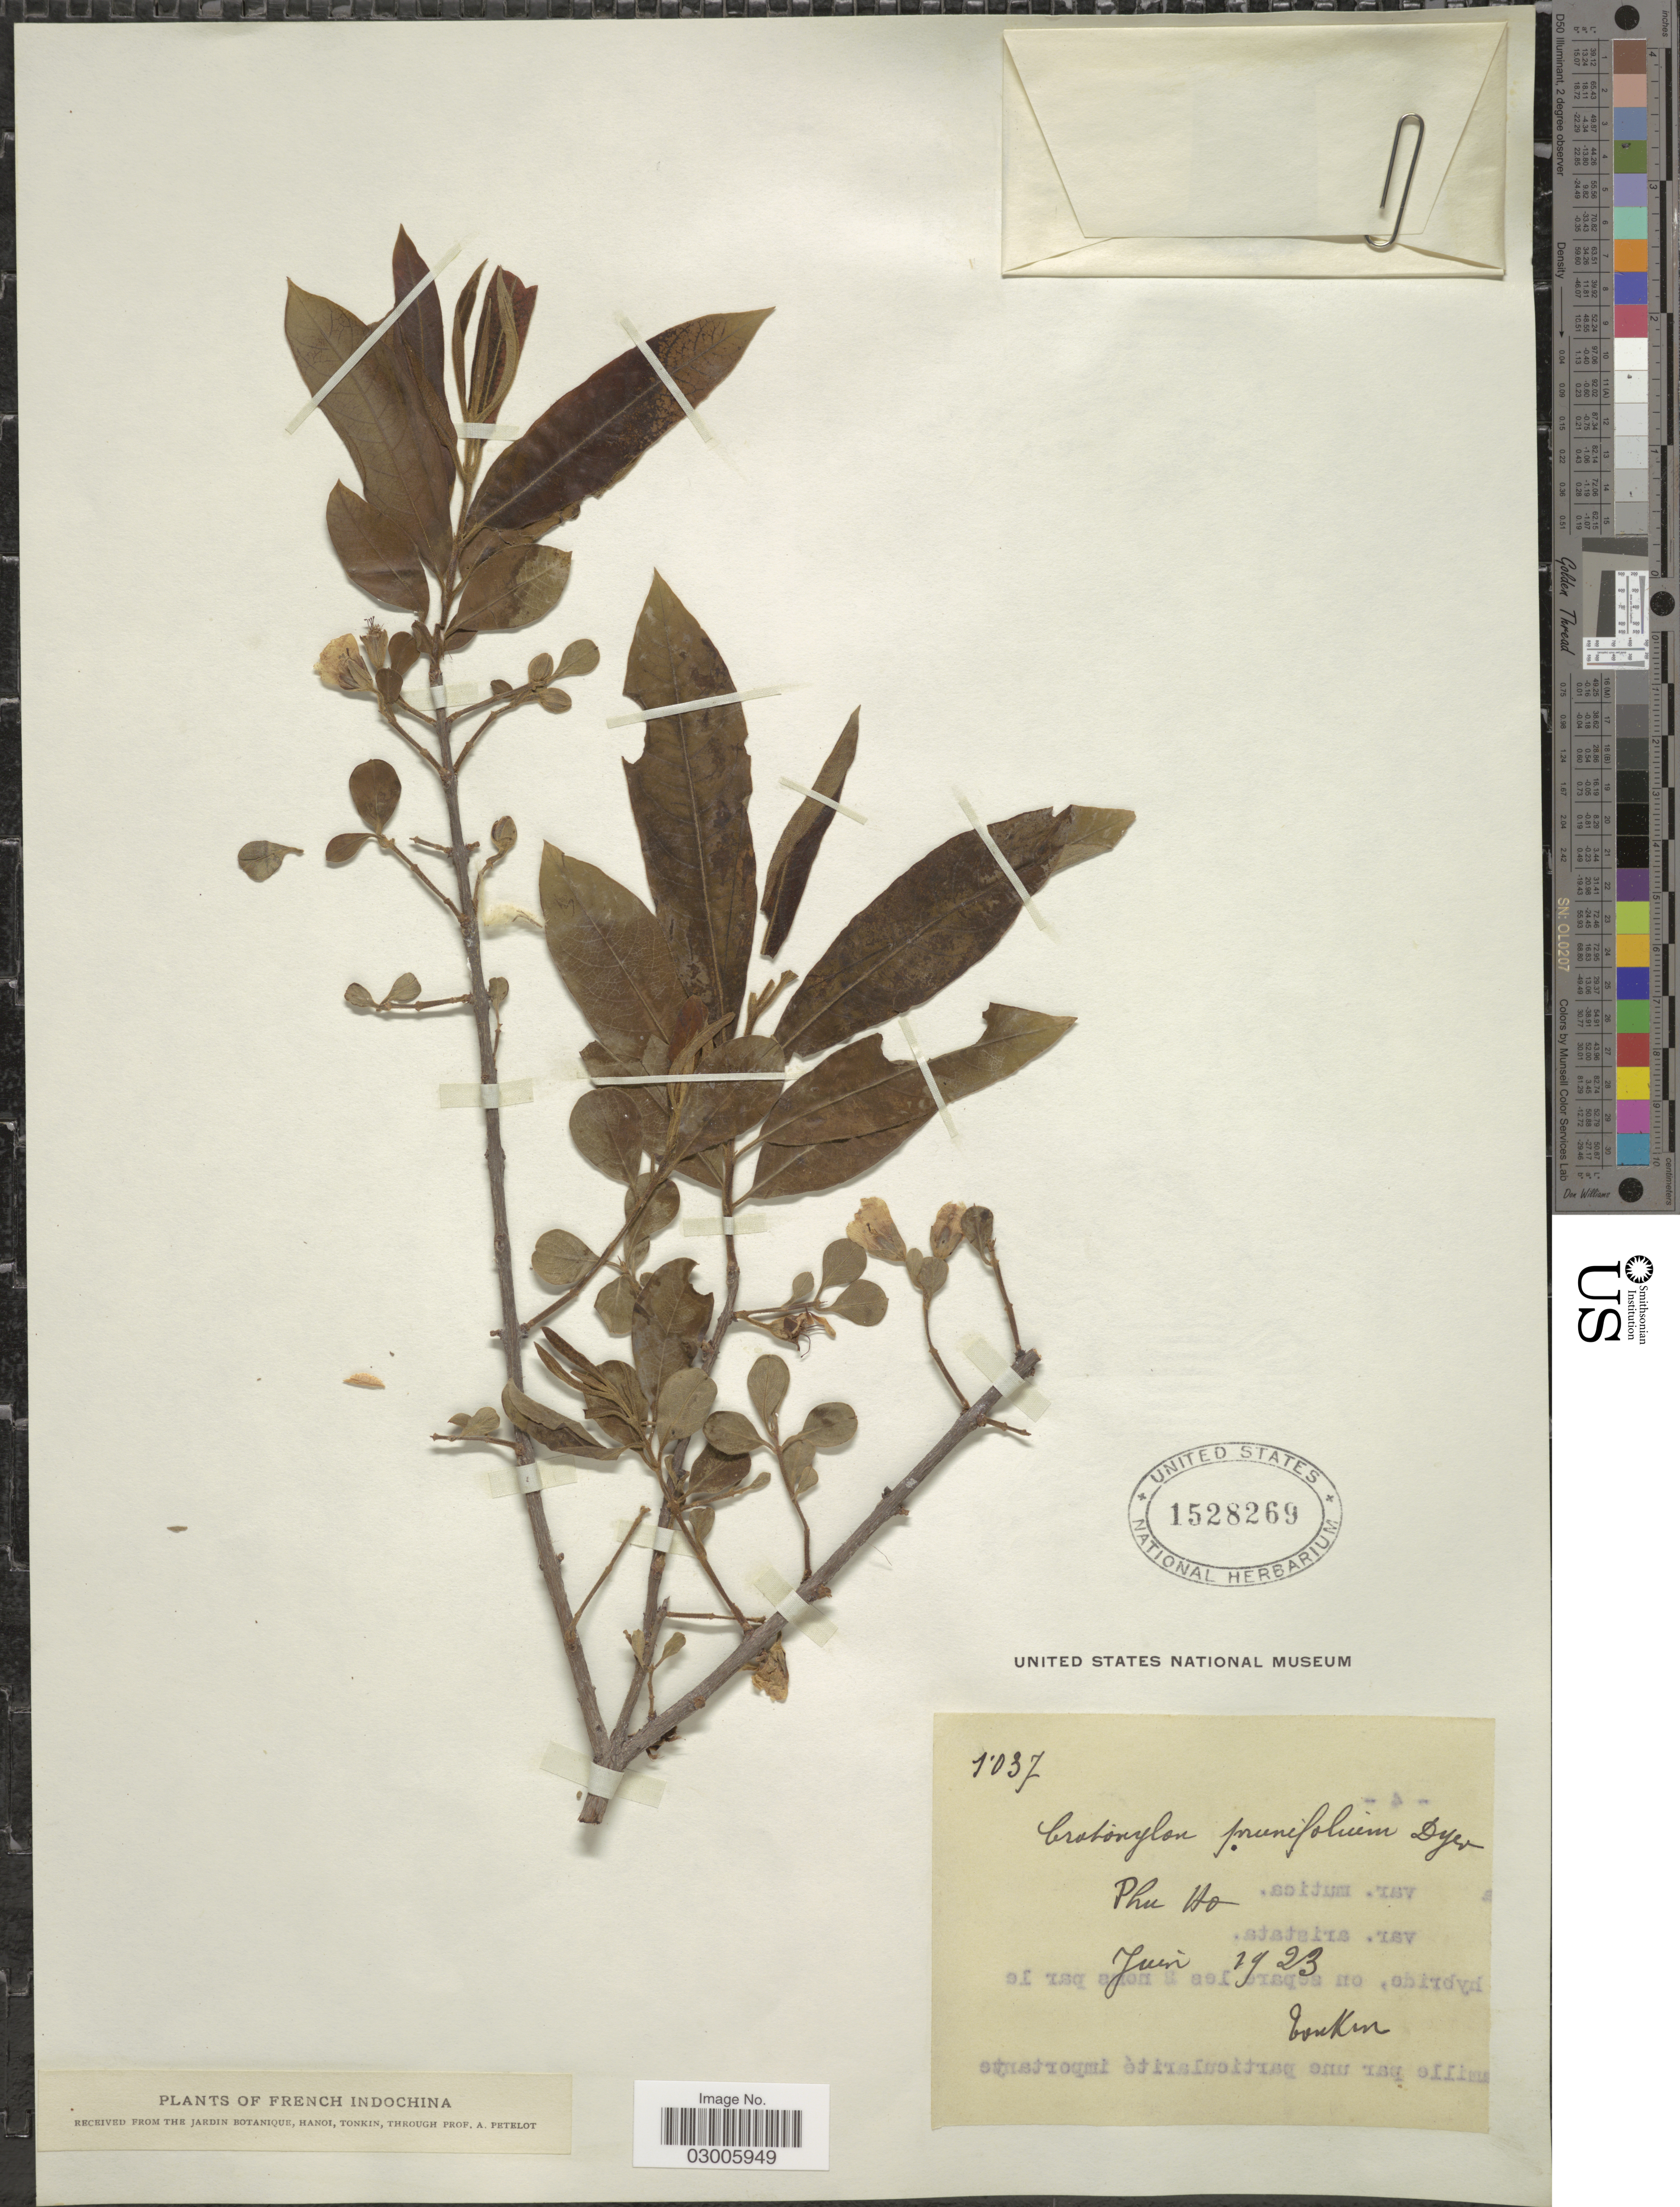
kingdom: Plantae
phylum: Tracheophyta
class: Magnoliopsida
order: Malpighiales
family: Hypericaceae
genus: Cratoxylum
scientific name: Cratoxylum pruniflorum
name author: (Kurz) Kurz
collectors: A. Petelot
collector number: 037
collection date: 1923-06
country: Vietnam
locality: Tonkin. Phu Ho.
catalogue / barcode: US 1528269